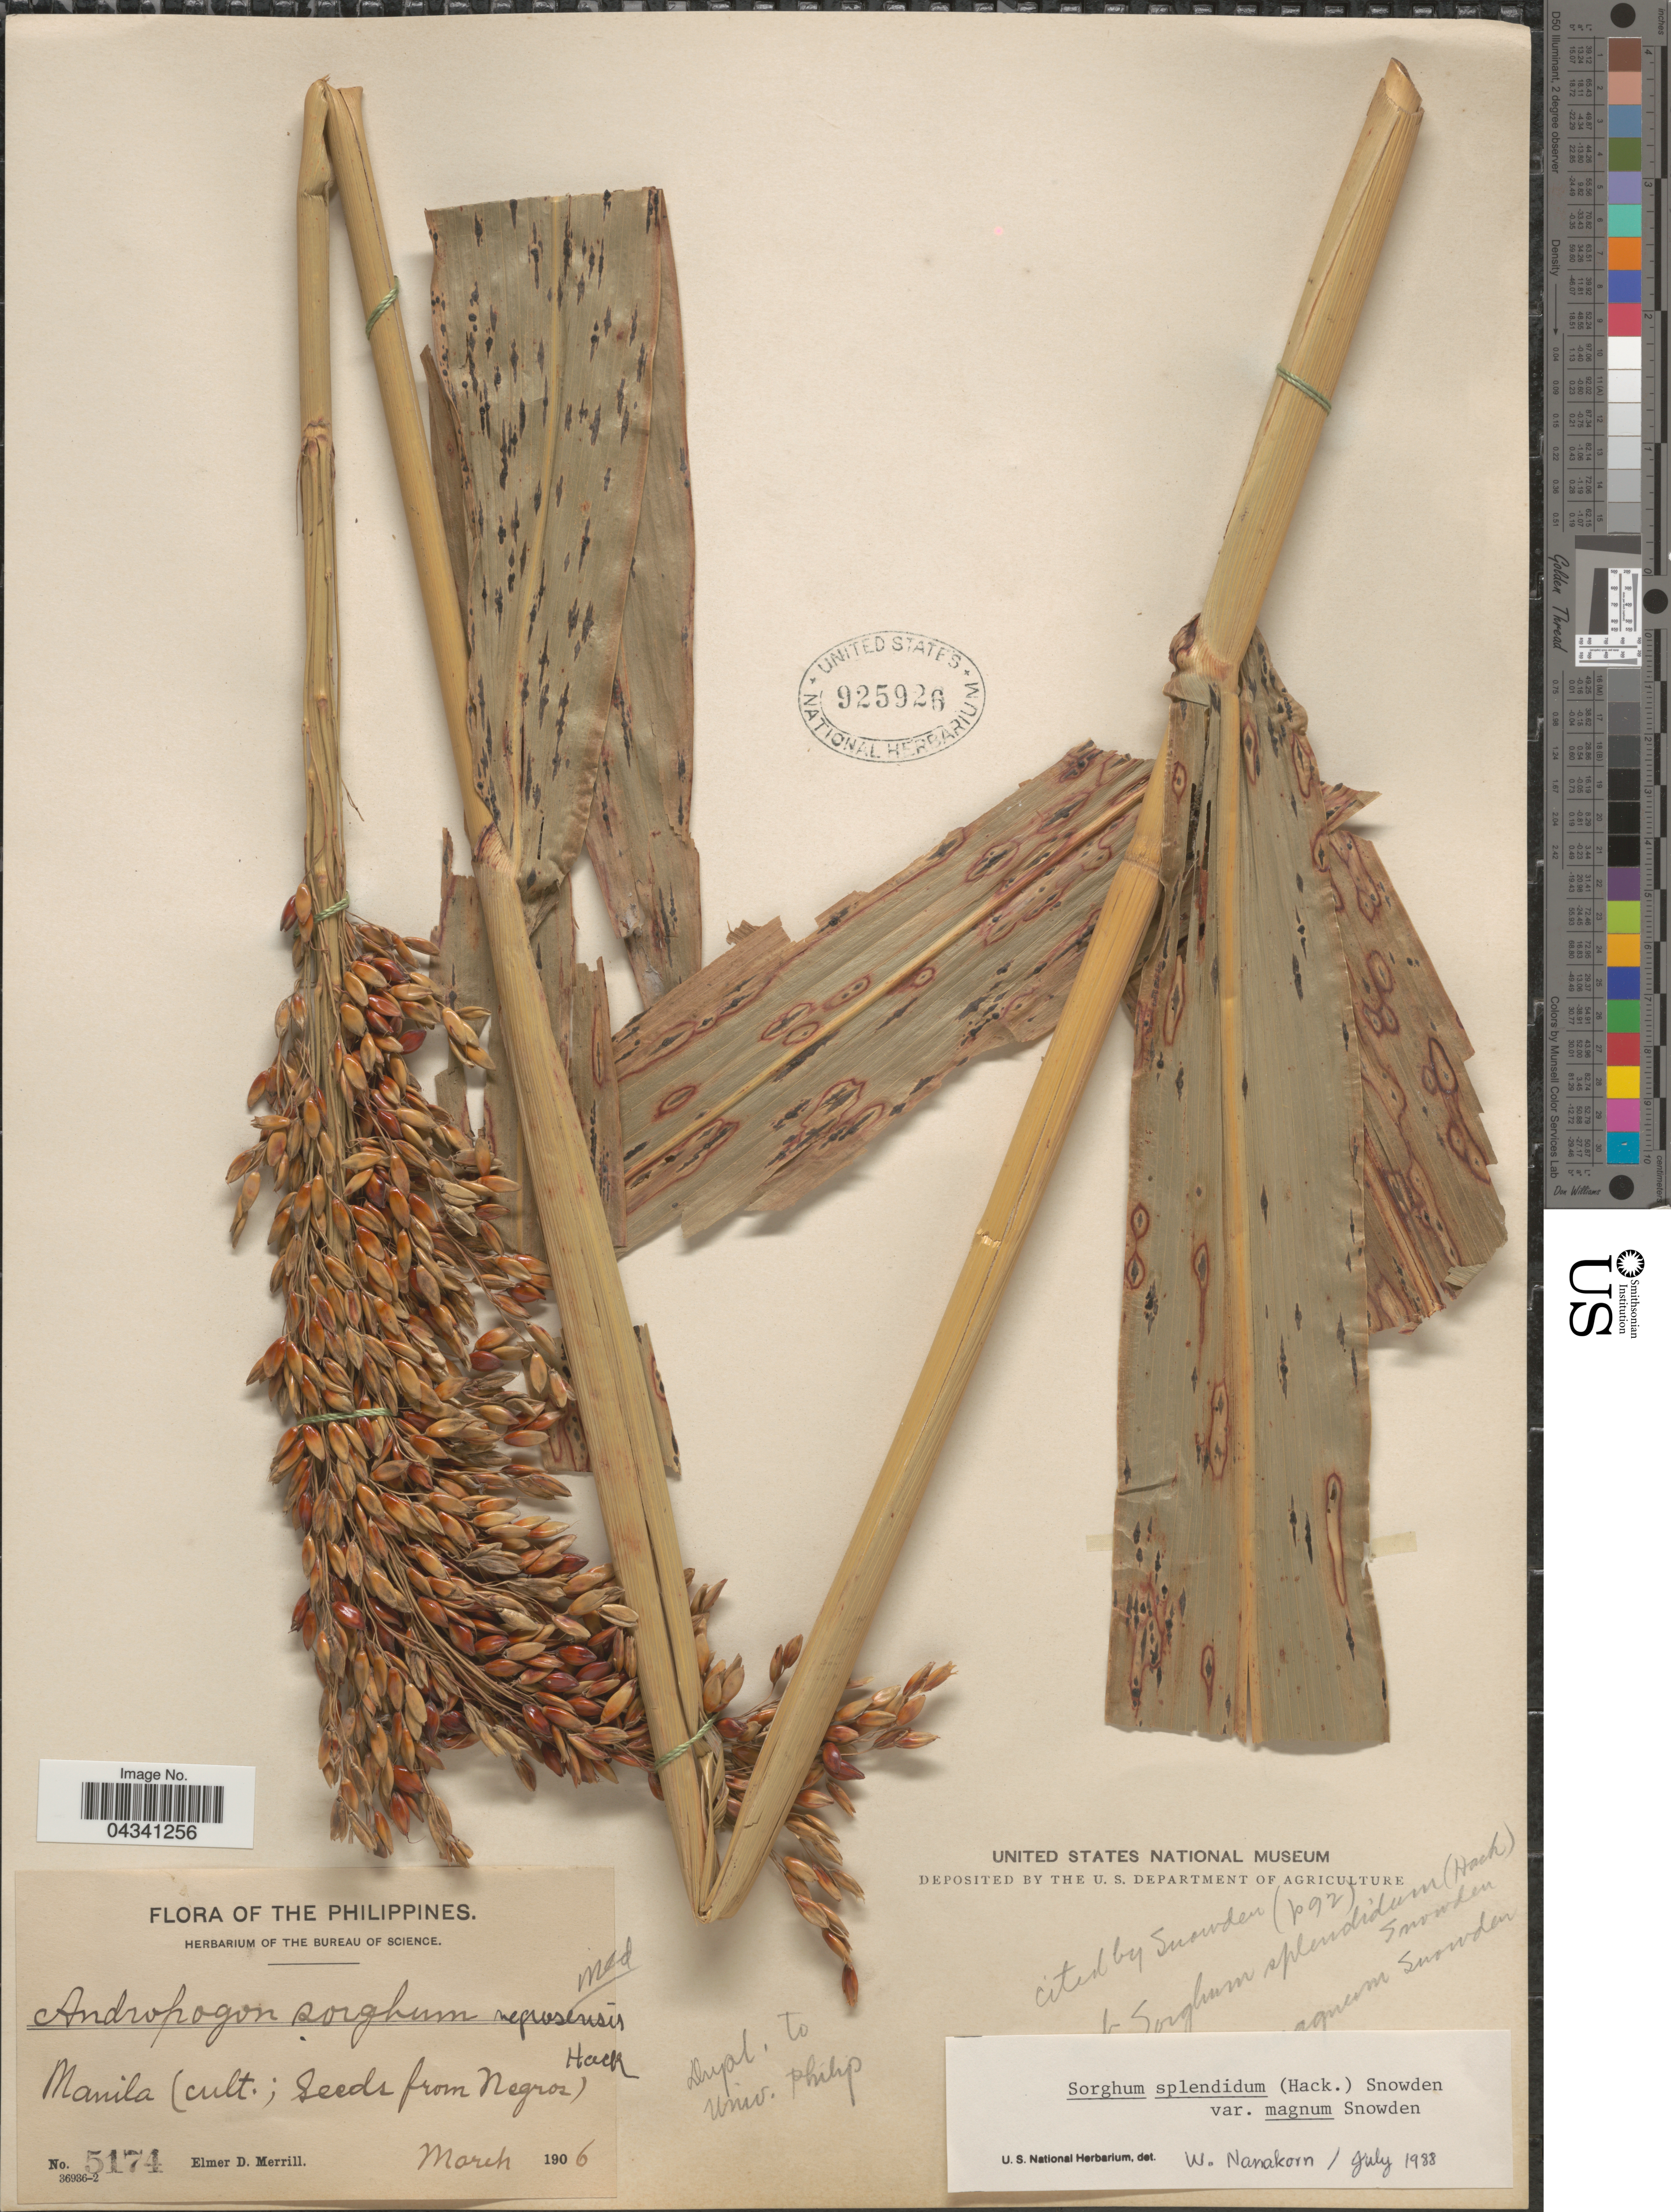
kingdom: Plantae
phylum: Tracheophyta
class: Liliopsida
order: Poales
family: Poaceae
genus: Sorghum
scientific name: Sorghum bicolor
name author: (L.) Moench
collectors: E. D. Merrill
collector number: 5174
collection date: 1906-03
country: Philippines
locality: Manila.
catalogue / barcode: US 925926